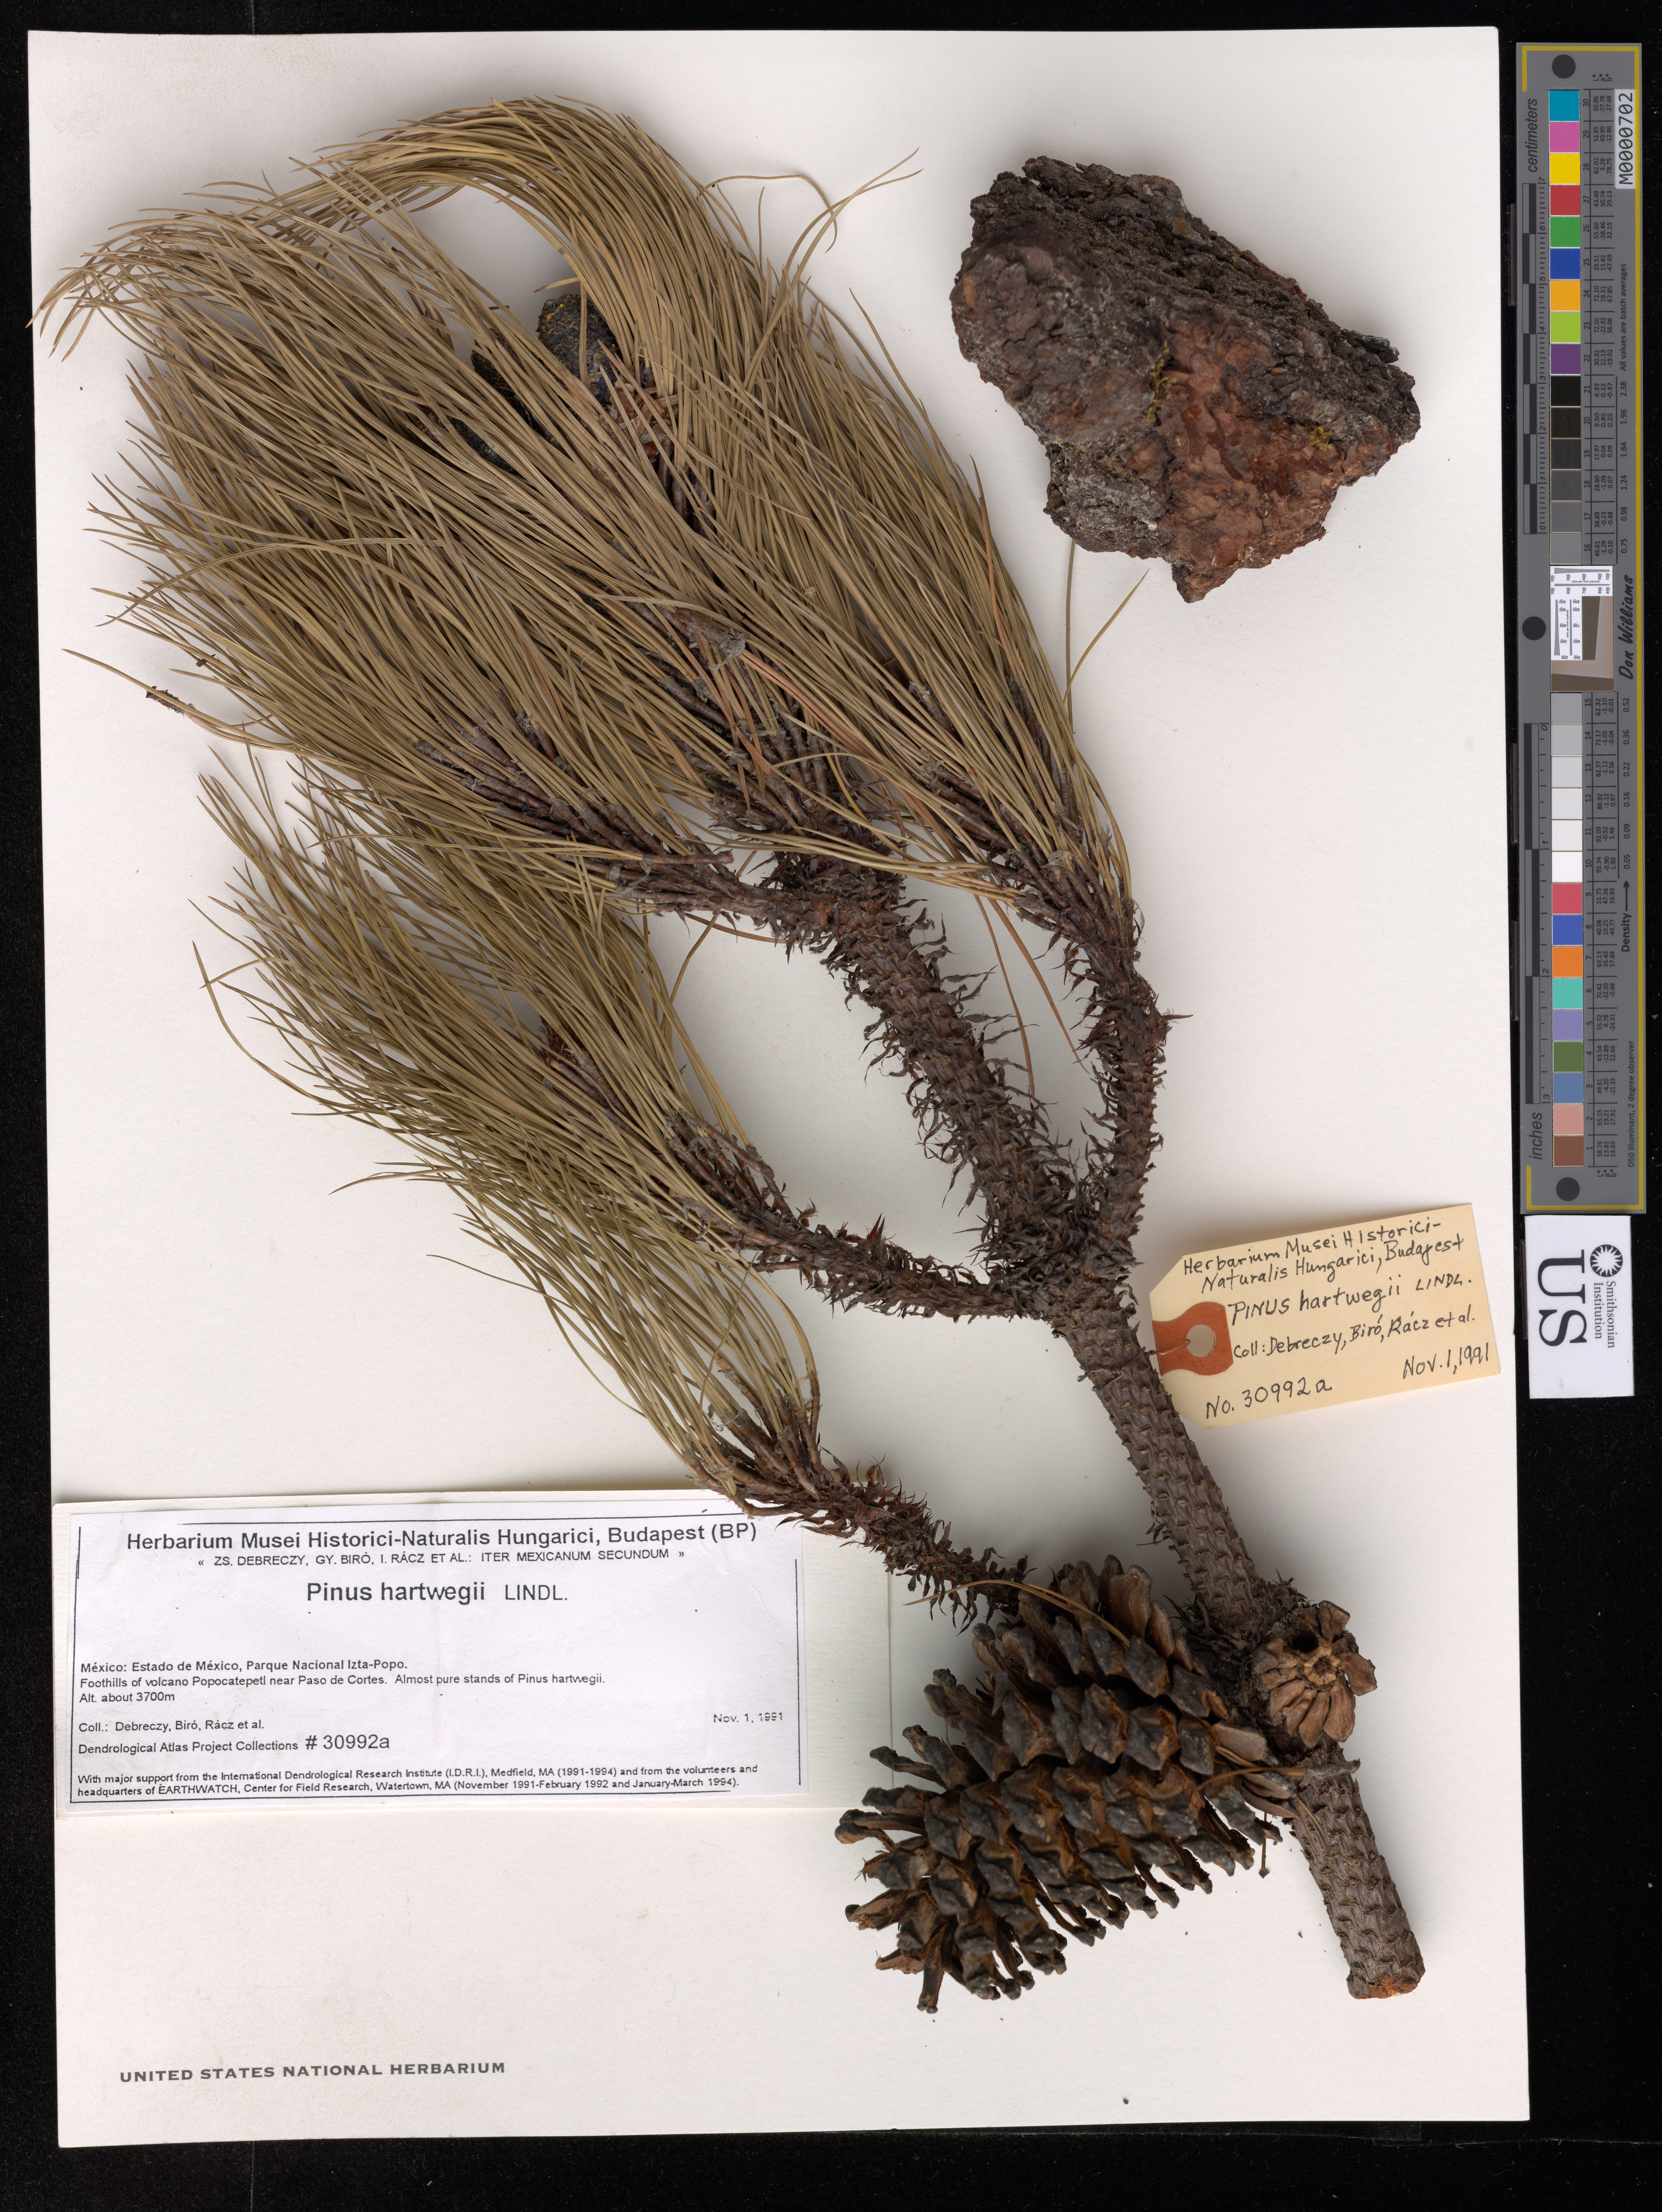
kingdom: Plantae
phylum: Tracheophyta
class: Pinopsida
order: Pinales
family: Pinaceae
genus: Pinus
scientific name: Pinus hartwegii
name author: Lindl.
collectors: Z. Debreczy, G. Biro, I. Rácz & et al.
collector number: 30992 a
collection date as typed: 01 Nov 1991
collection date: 1991-11-01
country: Mexico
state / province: México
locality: Parque Nacional Izta-Popo. Foothills of volcano Popocatepetl near Paso de Cortés.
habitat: Foothills of volcano. Almost pure stands of pinus hartwegii.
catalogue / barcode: US 3386916